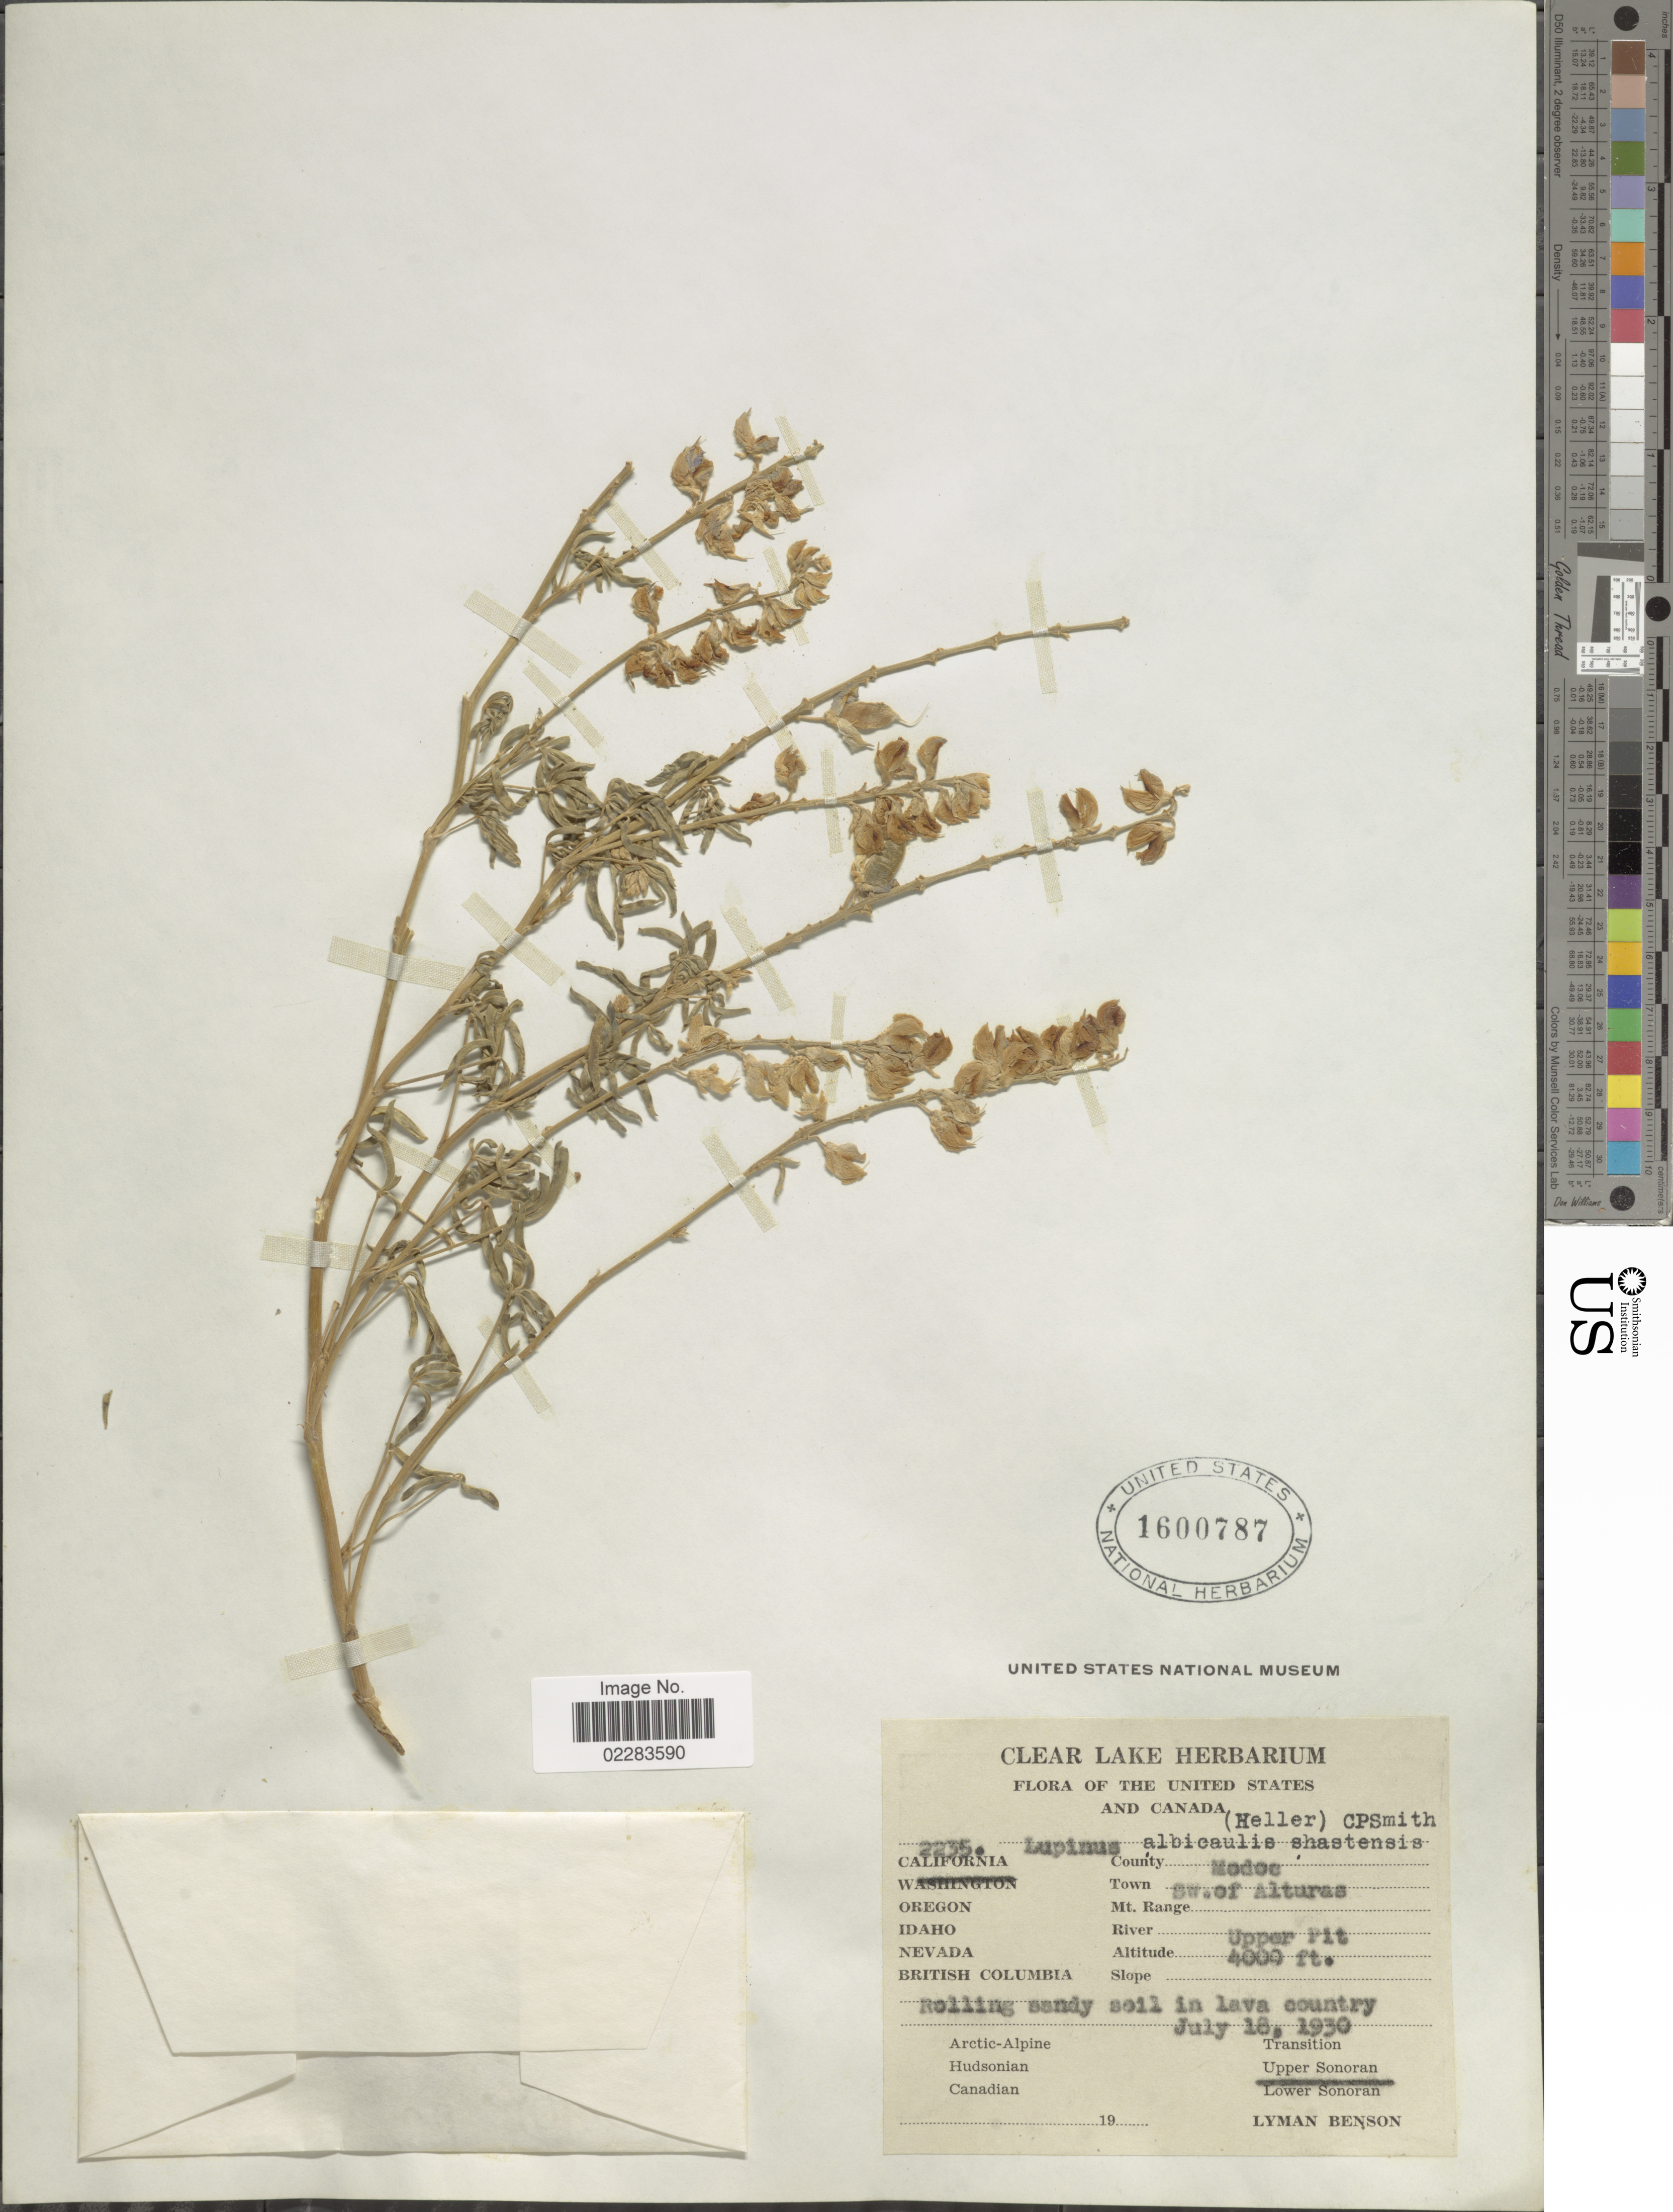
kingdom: Plantae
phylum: Tracheophyta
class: Magnoliopsida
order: Fabales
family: Fabaceae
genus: Lupinus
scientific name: Lupinus albicaulis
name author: Douglas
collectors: L. D. Benson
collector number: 2235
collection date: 1930-07-18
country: United States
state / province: California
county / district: Modoc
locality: County: Modoc. Town: SW. of Alturas. River: Upper Pit. Rolling sandy soil in lava county. Upper Sonoran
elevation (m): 1219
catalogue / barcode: US 1600787